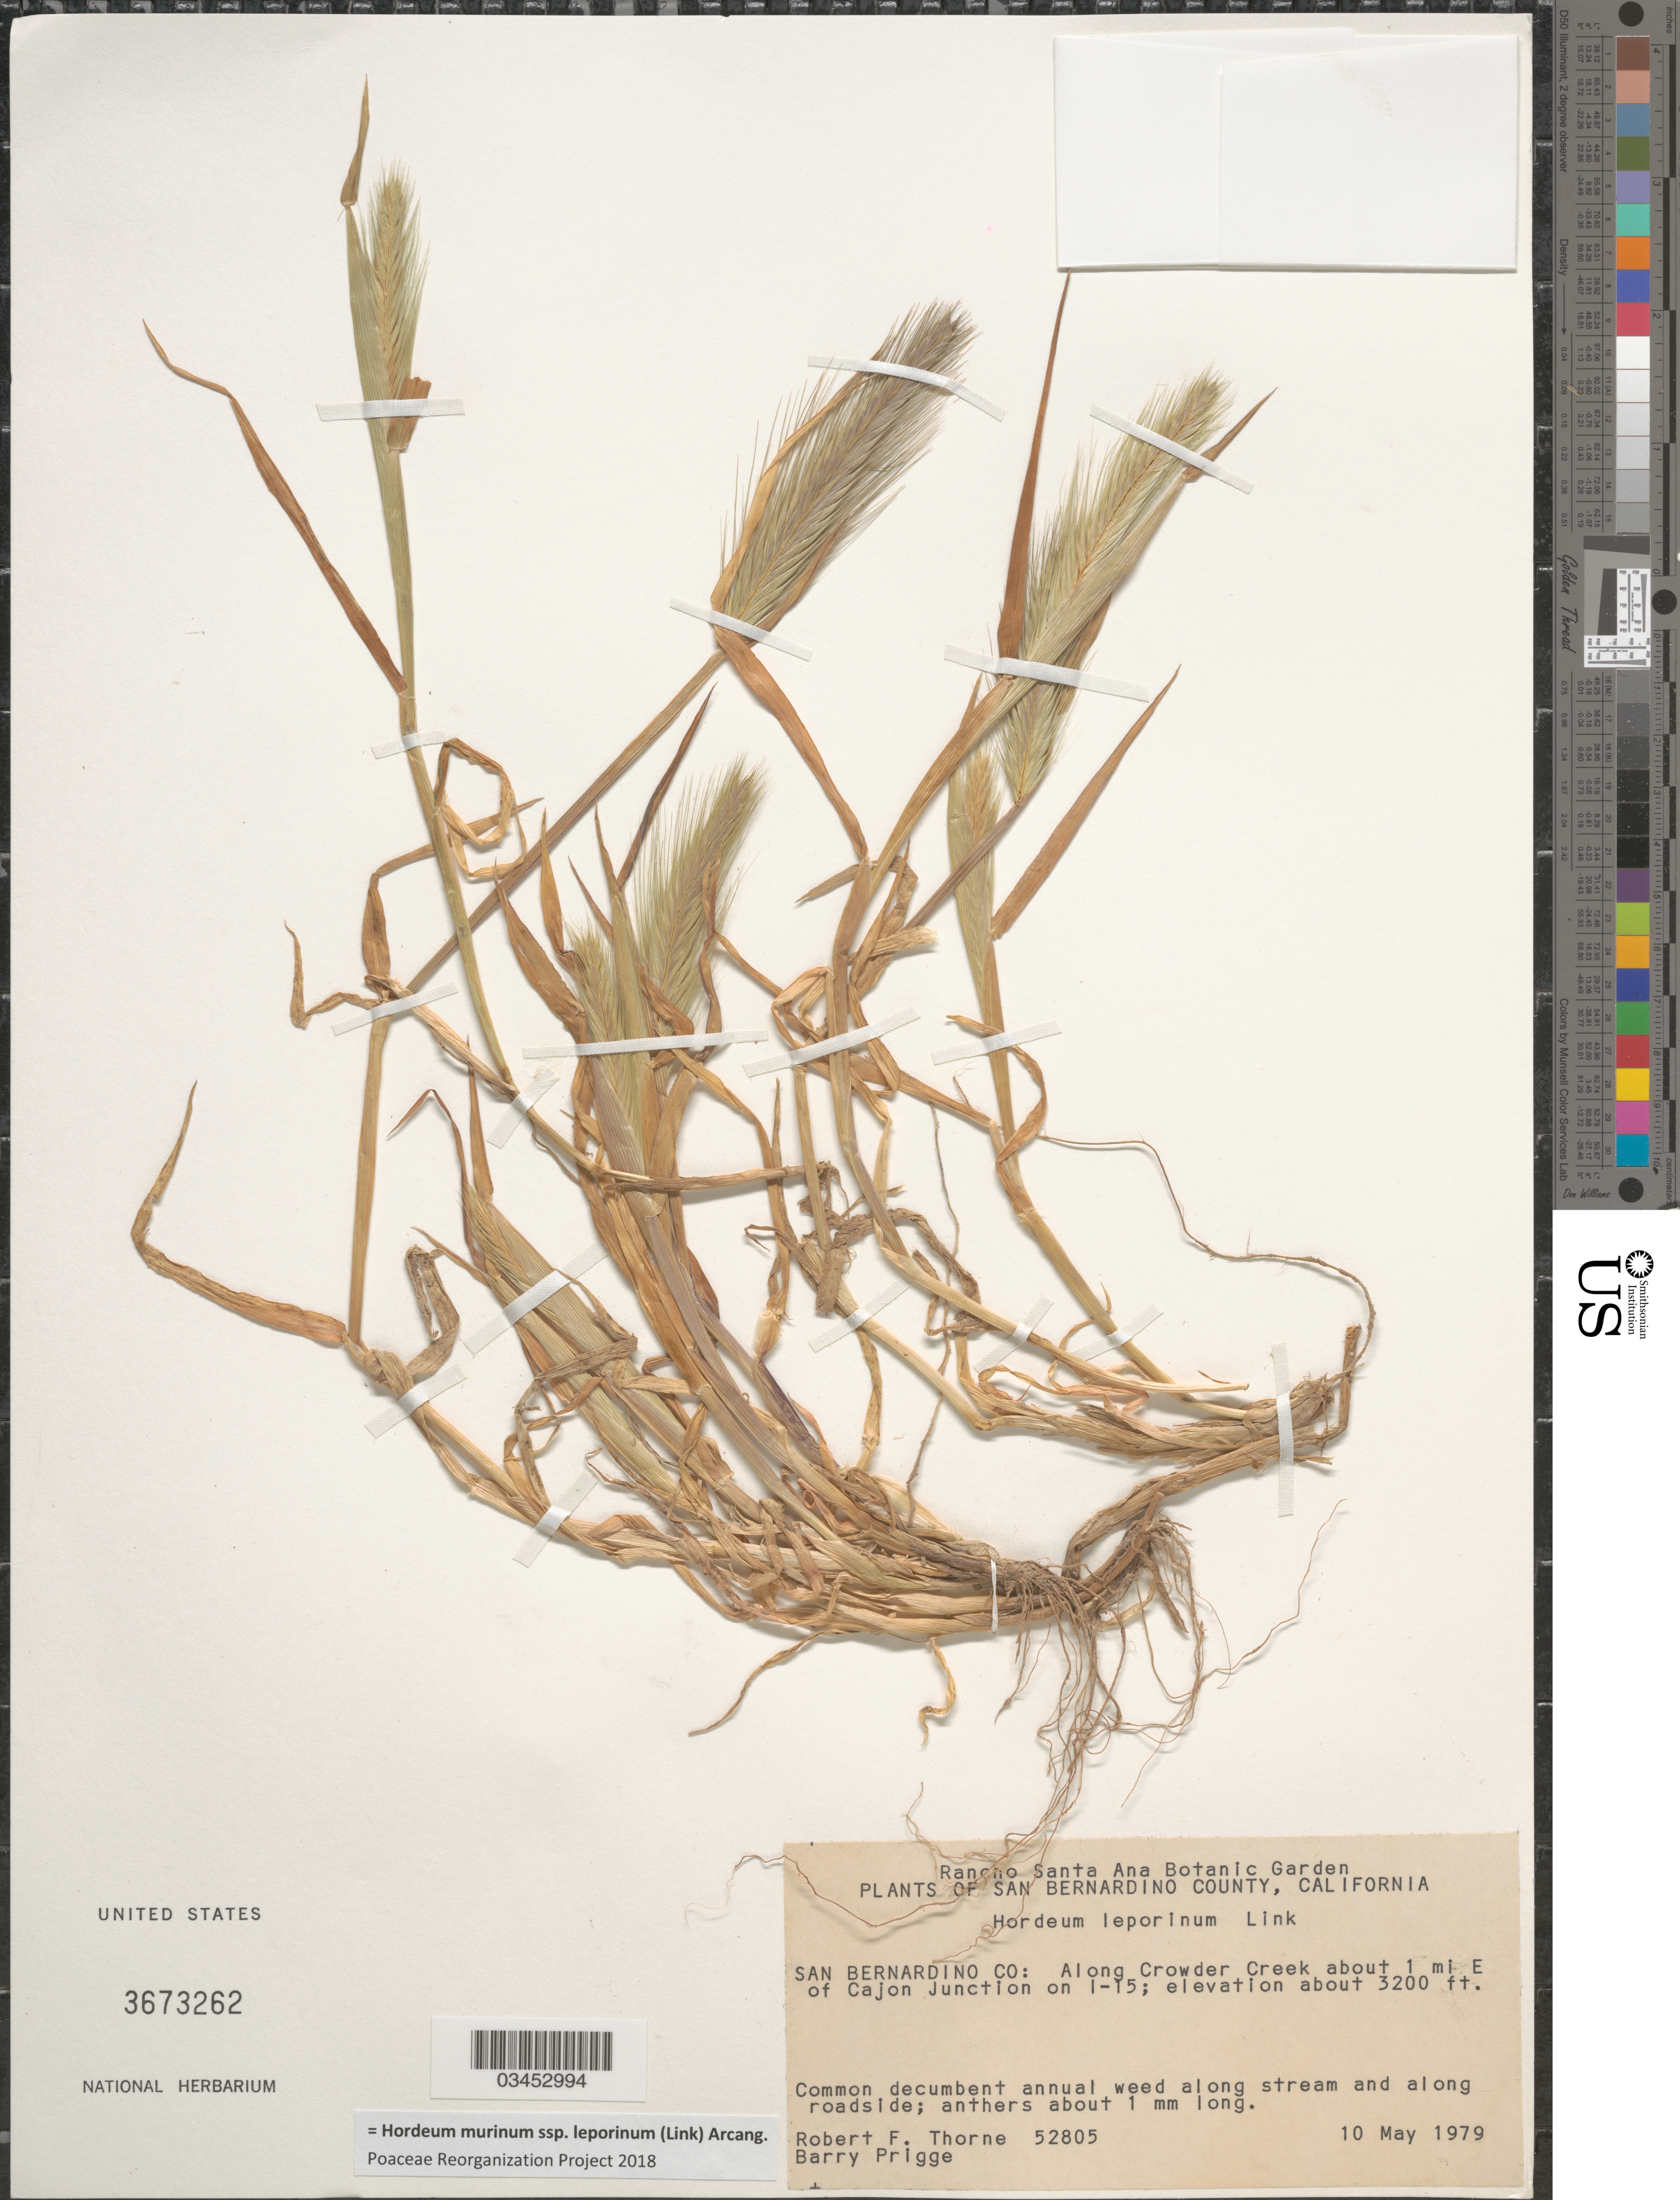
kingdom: Plantae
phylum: Tracheophyta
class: Liliopsida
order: Poales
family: Poaceae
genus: Hordeum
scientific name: Hordeum murinum subsp. leporinum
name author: (Link) Arcang.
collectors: R. F. Thorne & B. Prigge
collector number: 52805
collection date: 1979-05-10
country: United States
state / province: California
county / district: San Bernardino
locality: San Bernardino County. San Bernardino Co: Along Crowder Creek about 1 mi E of Cajon Junction on I-15.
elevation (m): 975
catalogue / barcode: US 3673262